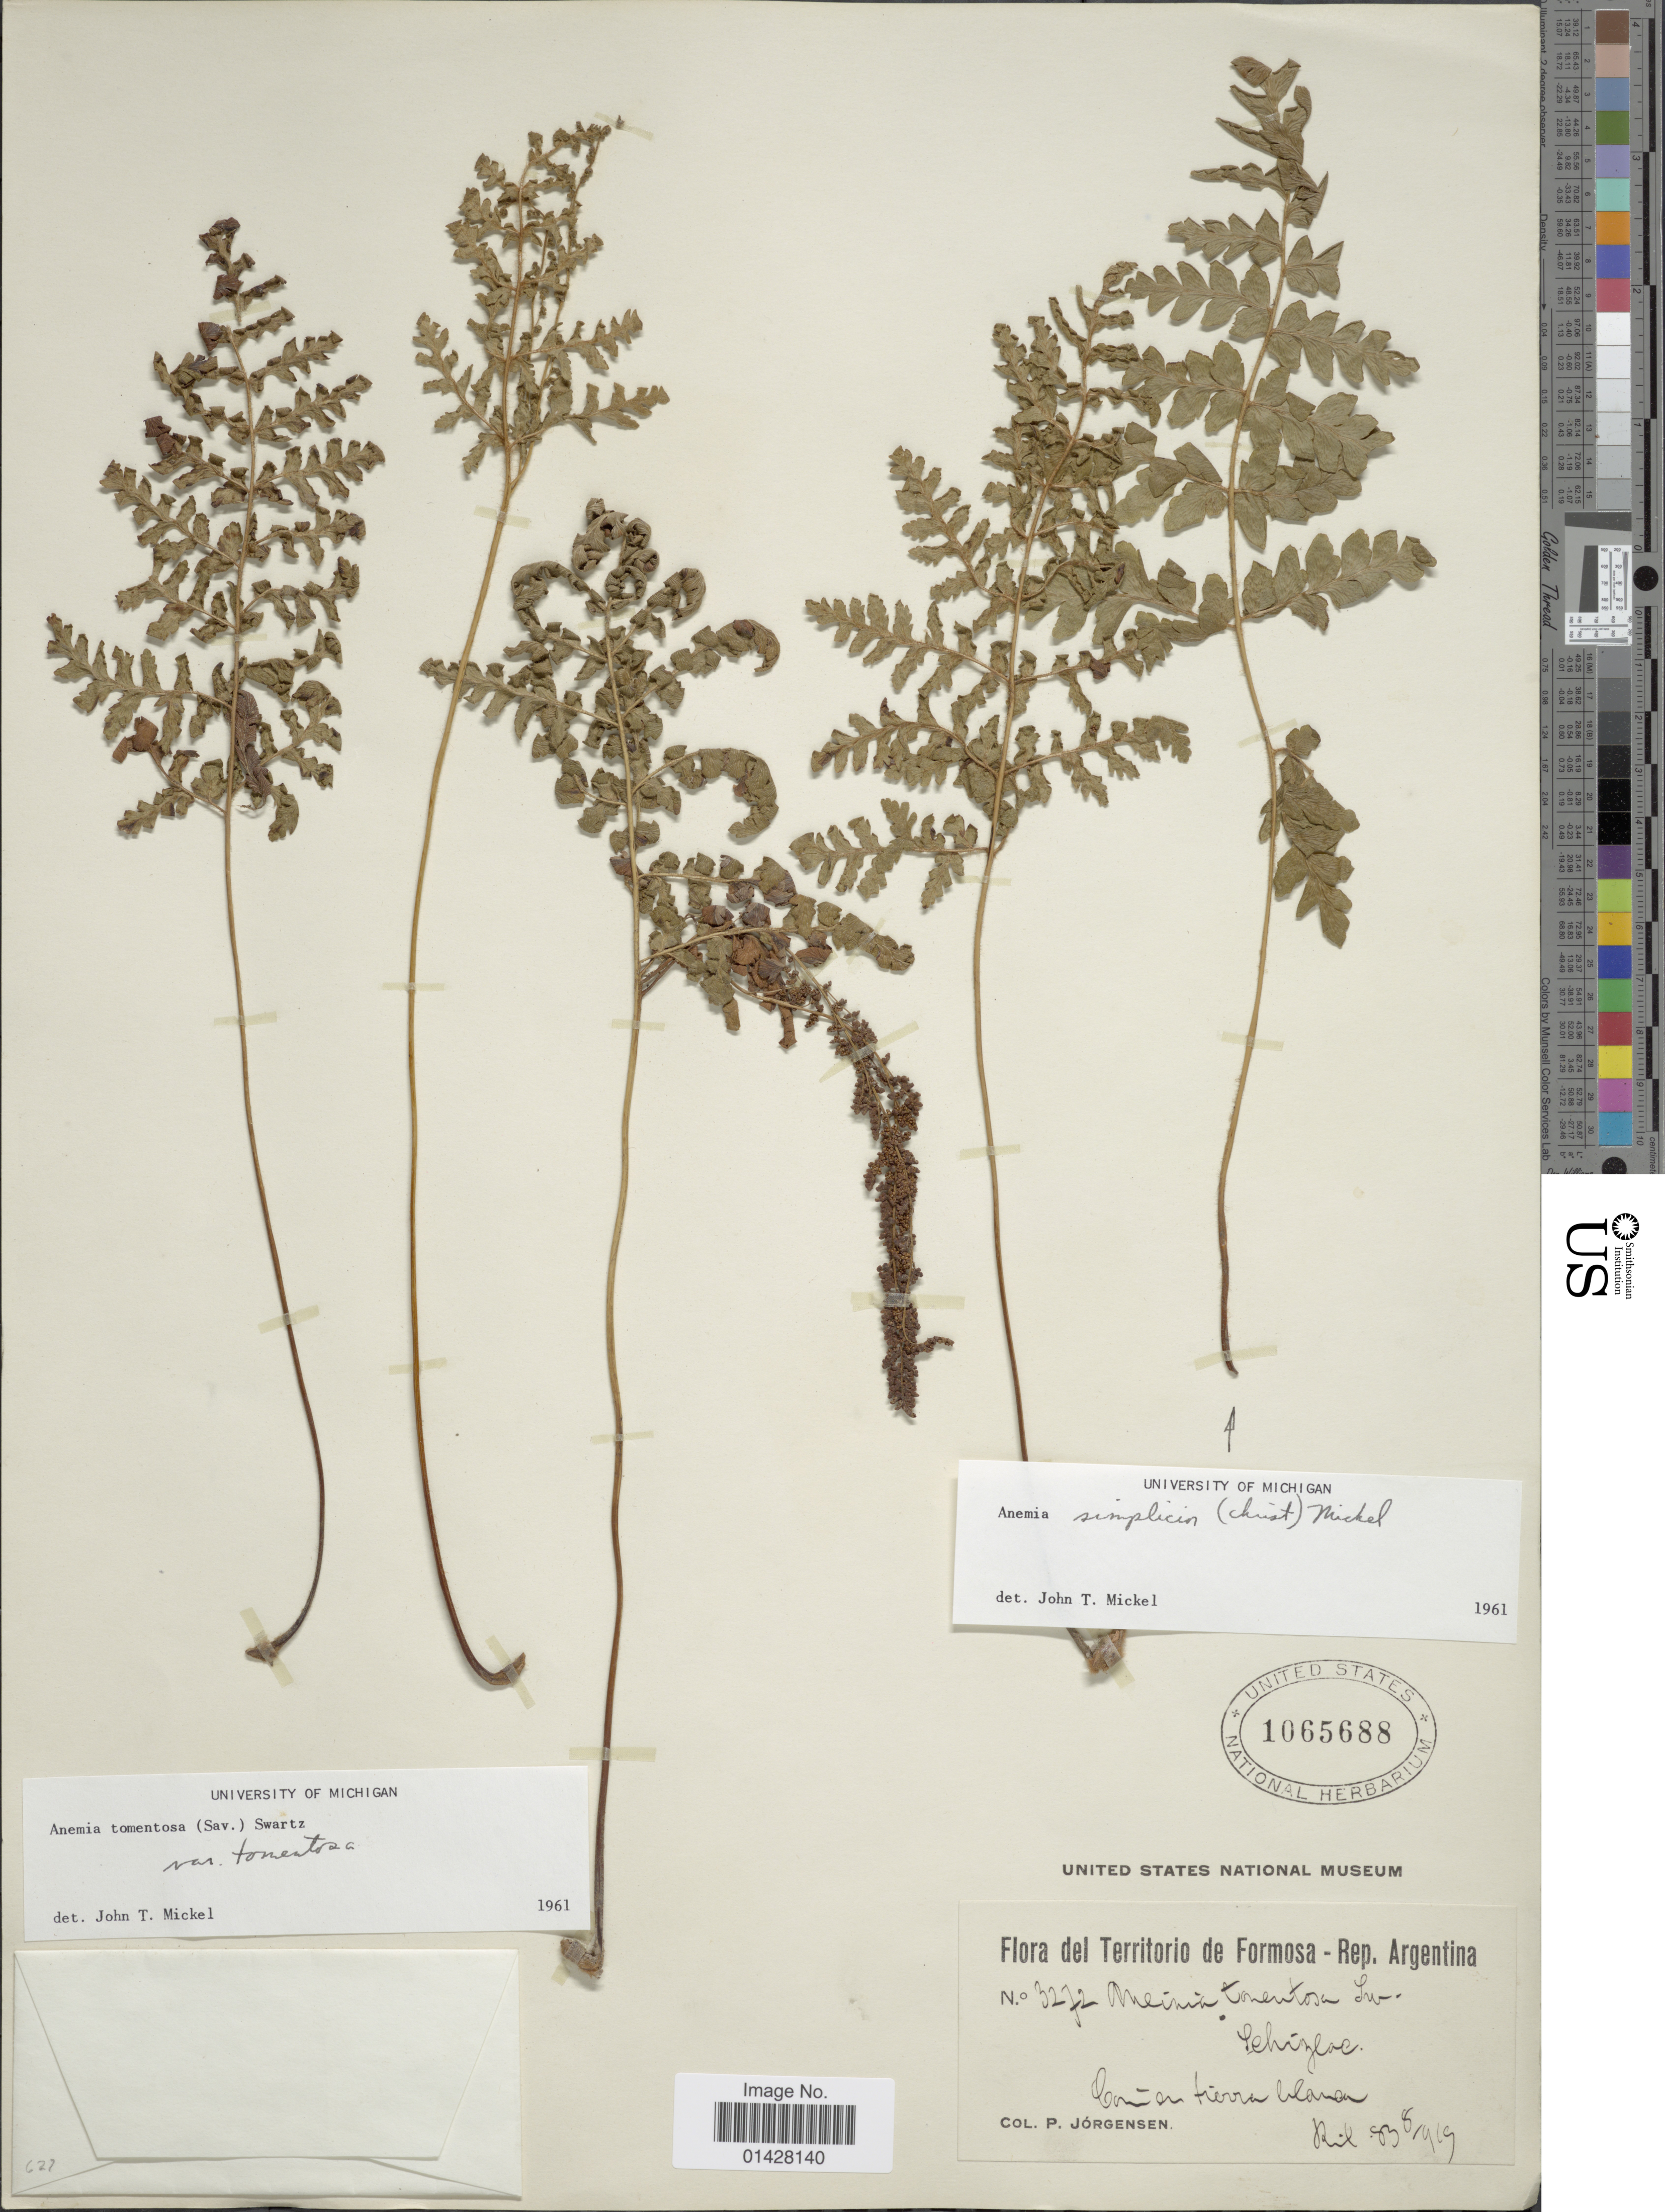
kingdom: Plantae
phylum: Tracheophyta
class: Polypodiopsida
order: Schizaeales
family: Anemiaceae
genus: Anemia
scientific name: Anemia tomentosa var. tomentosa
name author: (Sav.) Sw.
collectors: P. Jörgensen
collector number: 3272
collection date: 1919-03-08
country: Argentina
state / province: Formosa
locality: Territorio de Formosa - Rep. Argentina. En tierra blanca.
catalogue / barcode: US 1065688